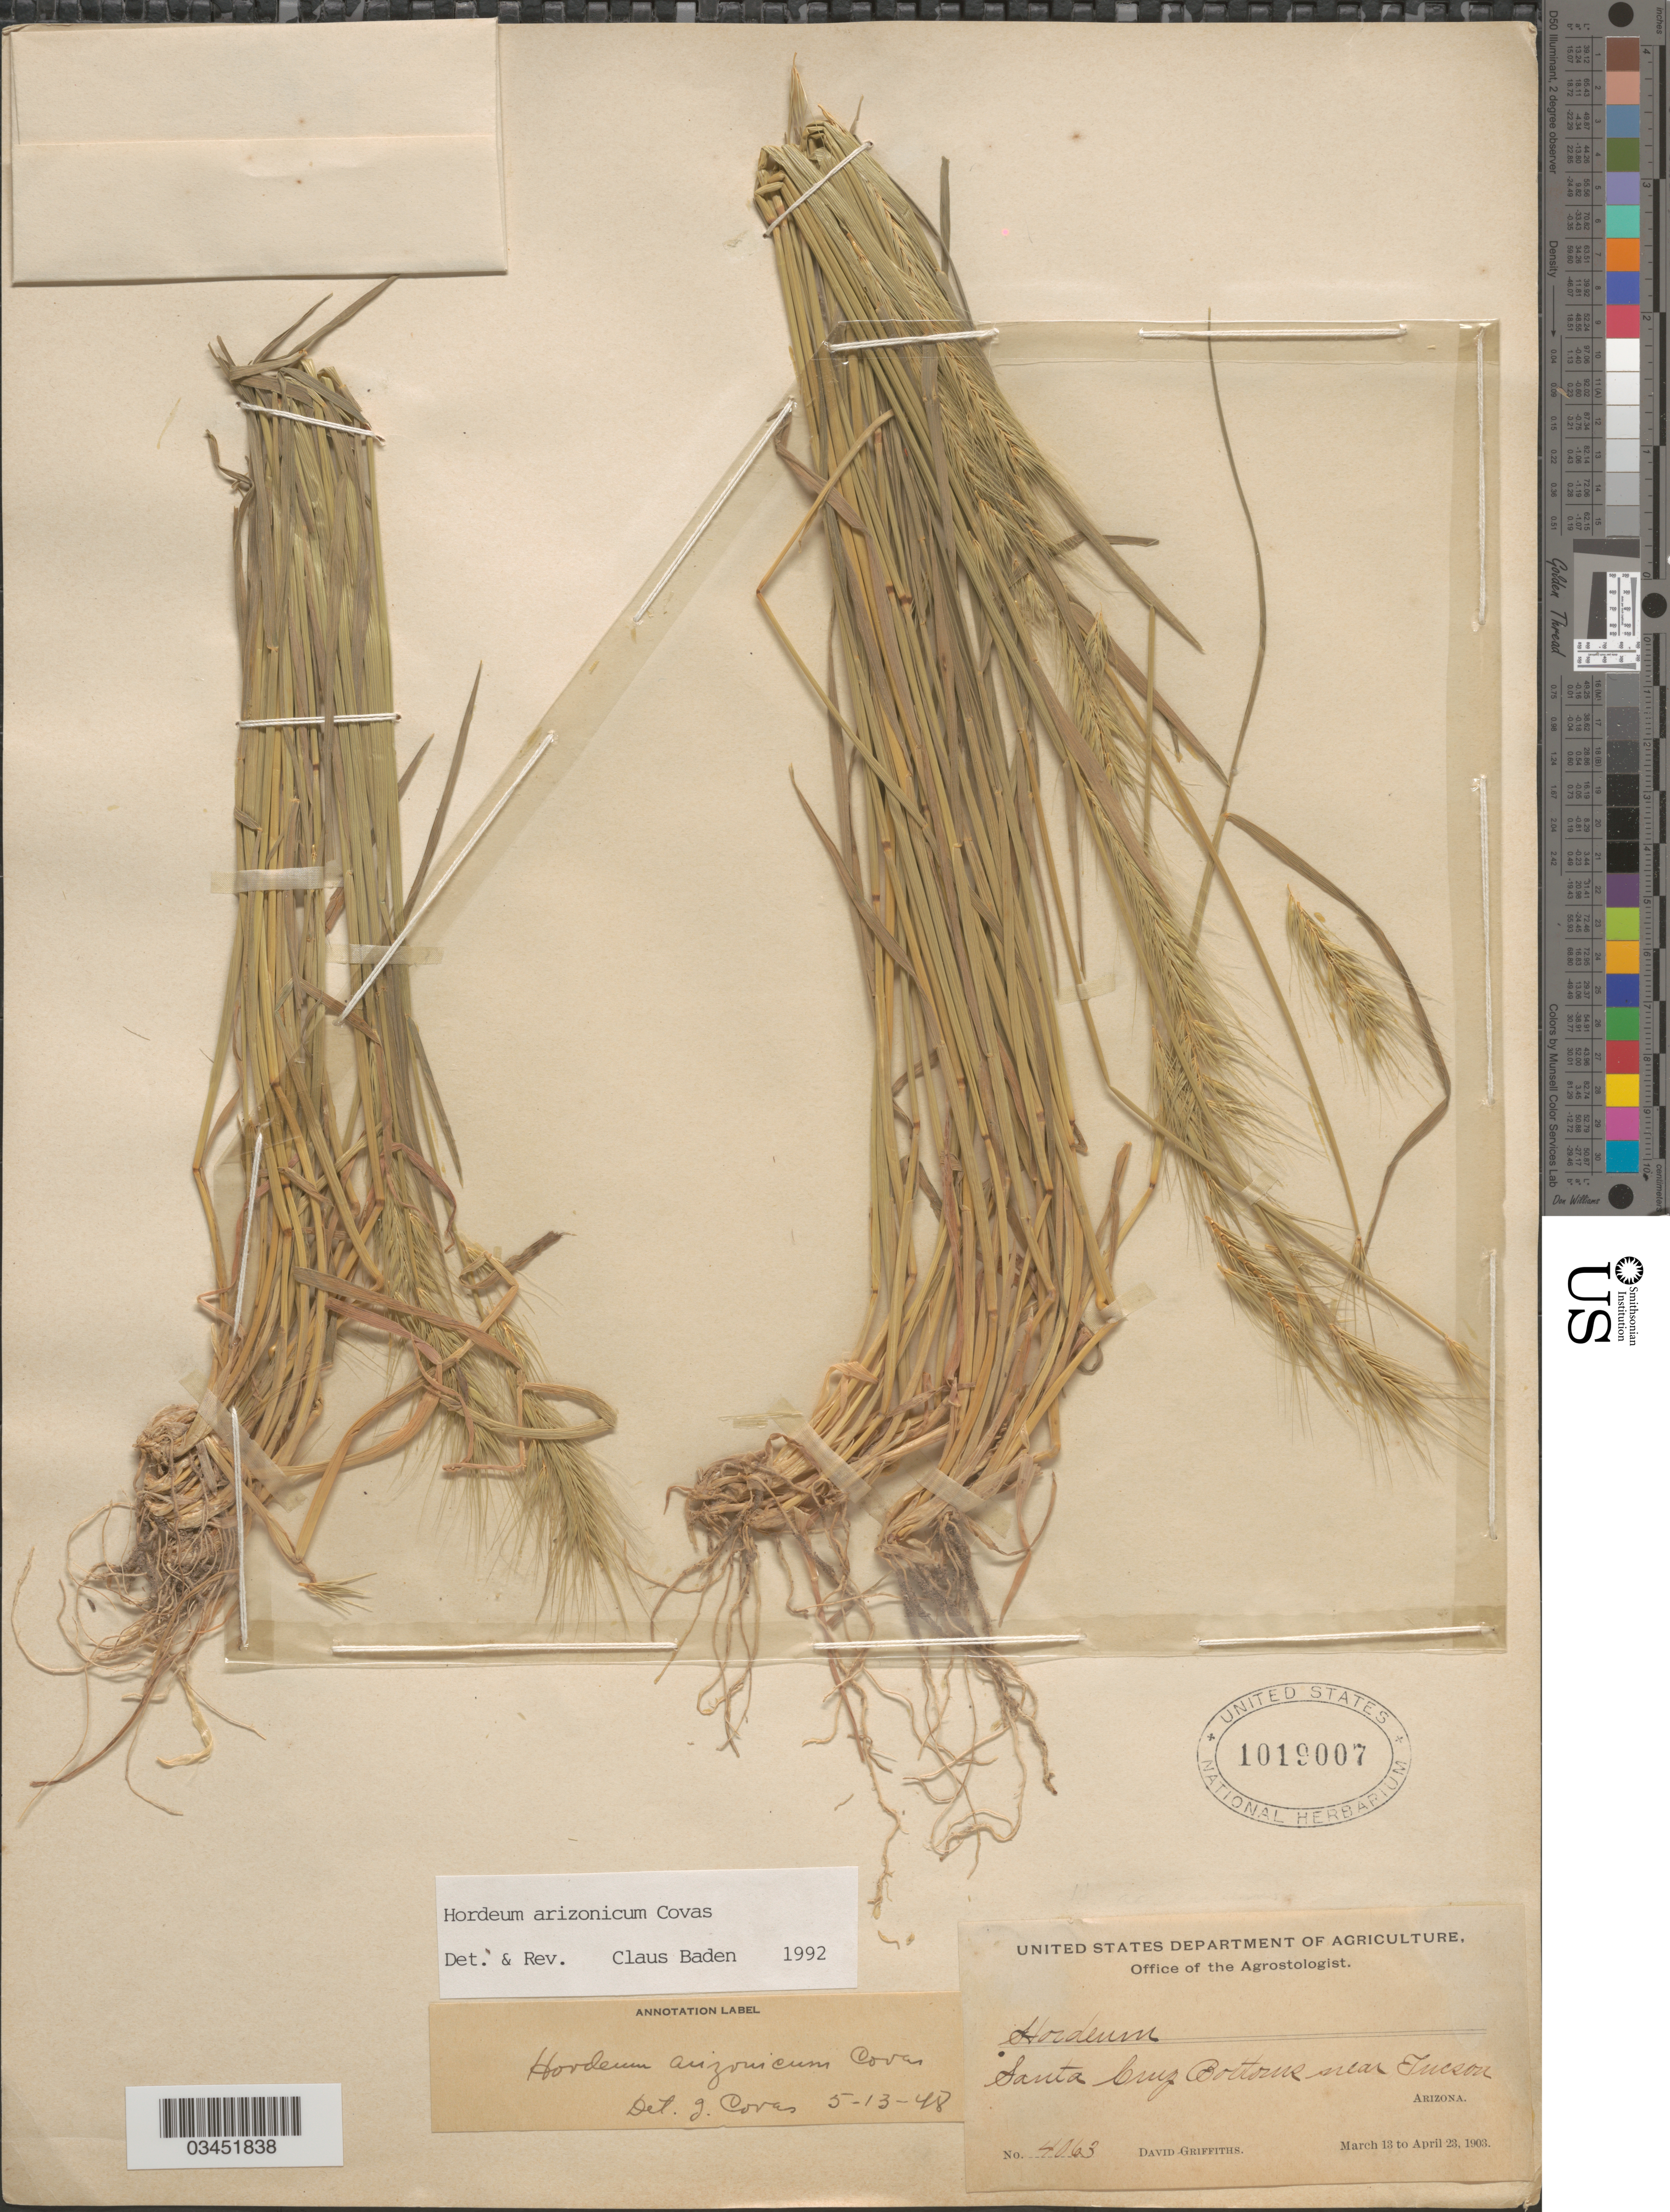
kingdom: Plantae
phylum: Tracheophyta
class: Liliopsida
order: Poales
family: Poaceae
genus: Hordeum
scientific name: Hordeum arizonicum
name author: Covas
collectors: D. Griffiths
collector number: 4063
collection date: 1903-03-13/1903-04-23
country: United States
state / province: Arizona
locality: Santa Cruz Bottoms near Tucson.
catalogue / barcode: US 1019007